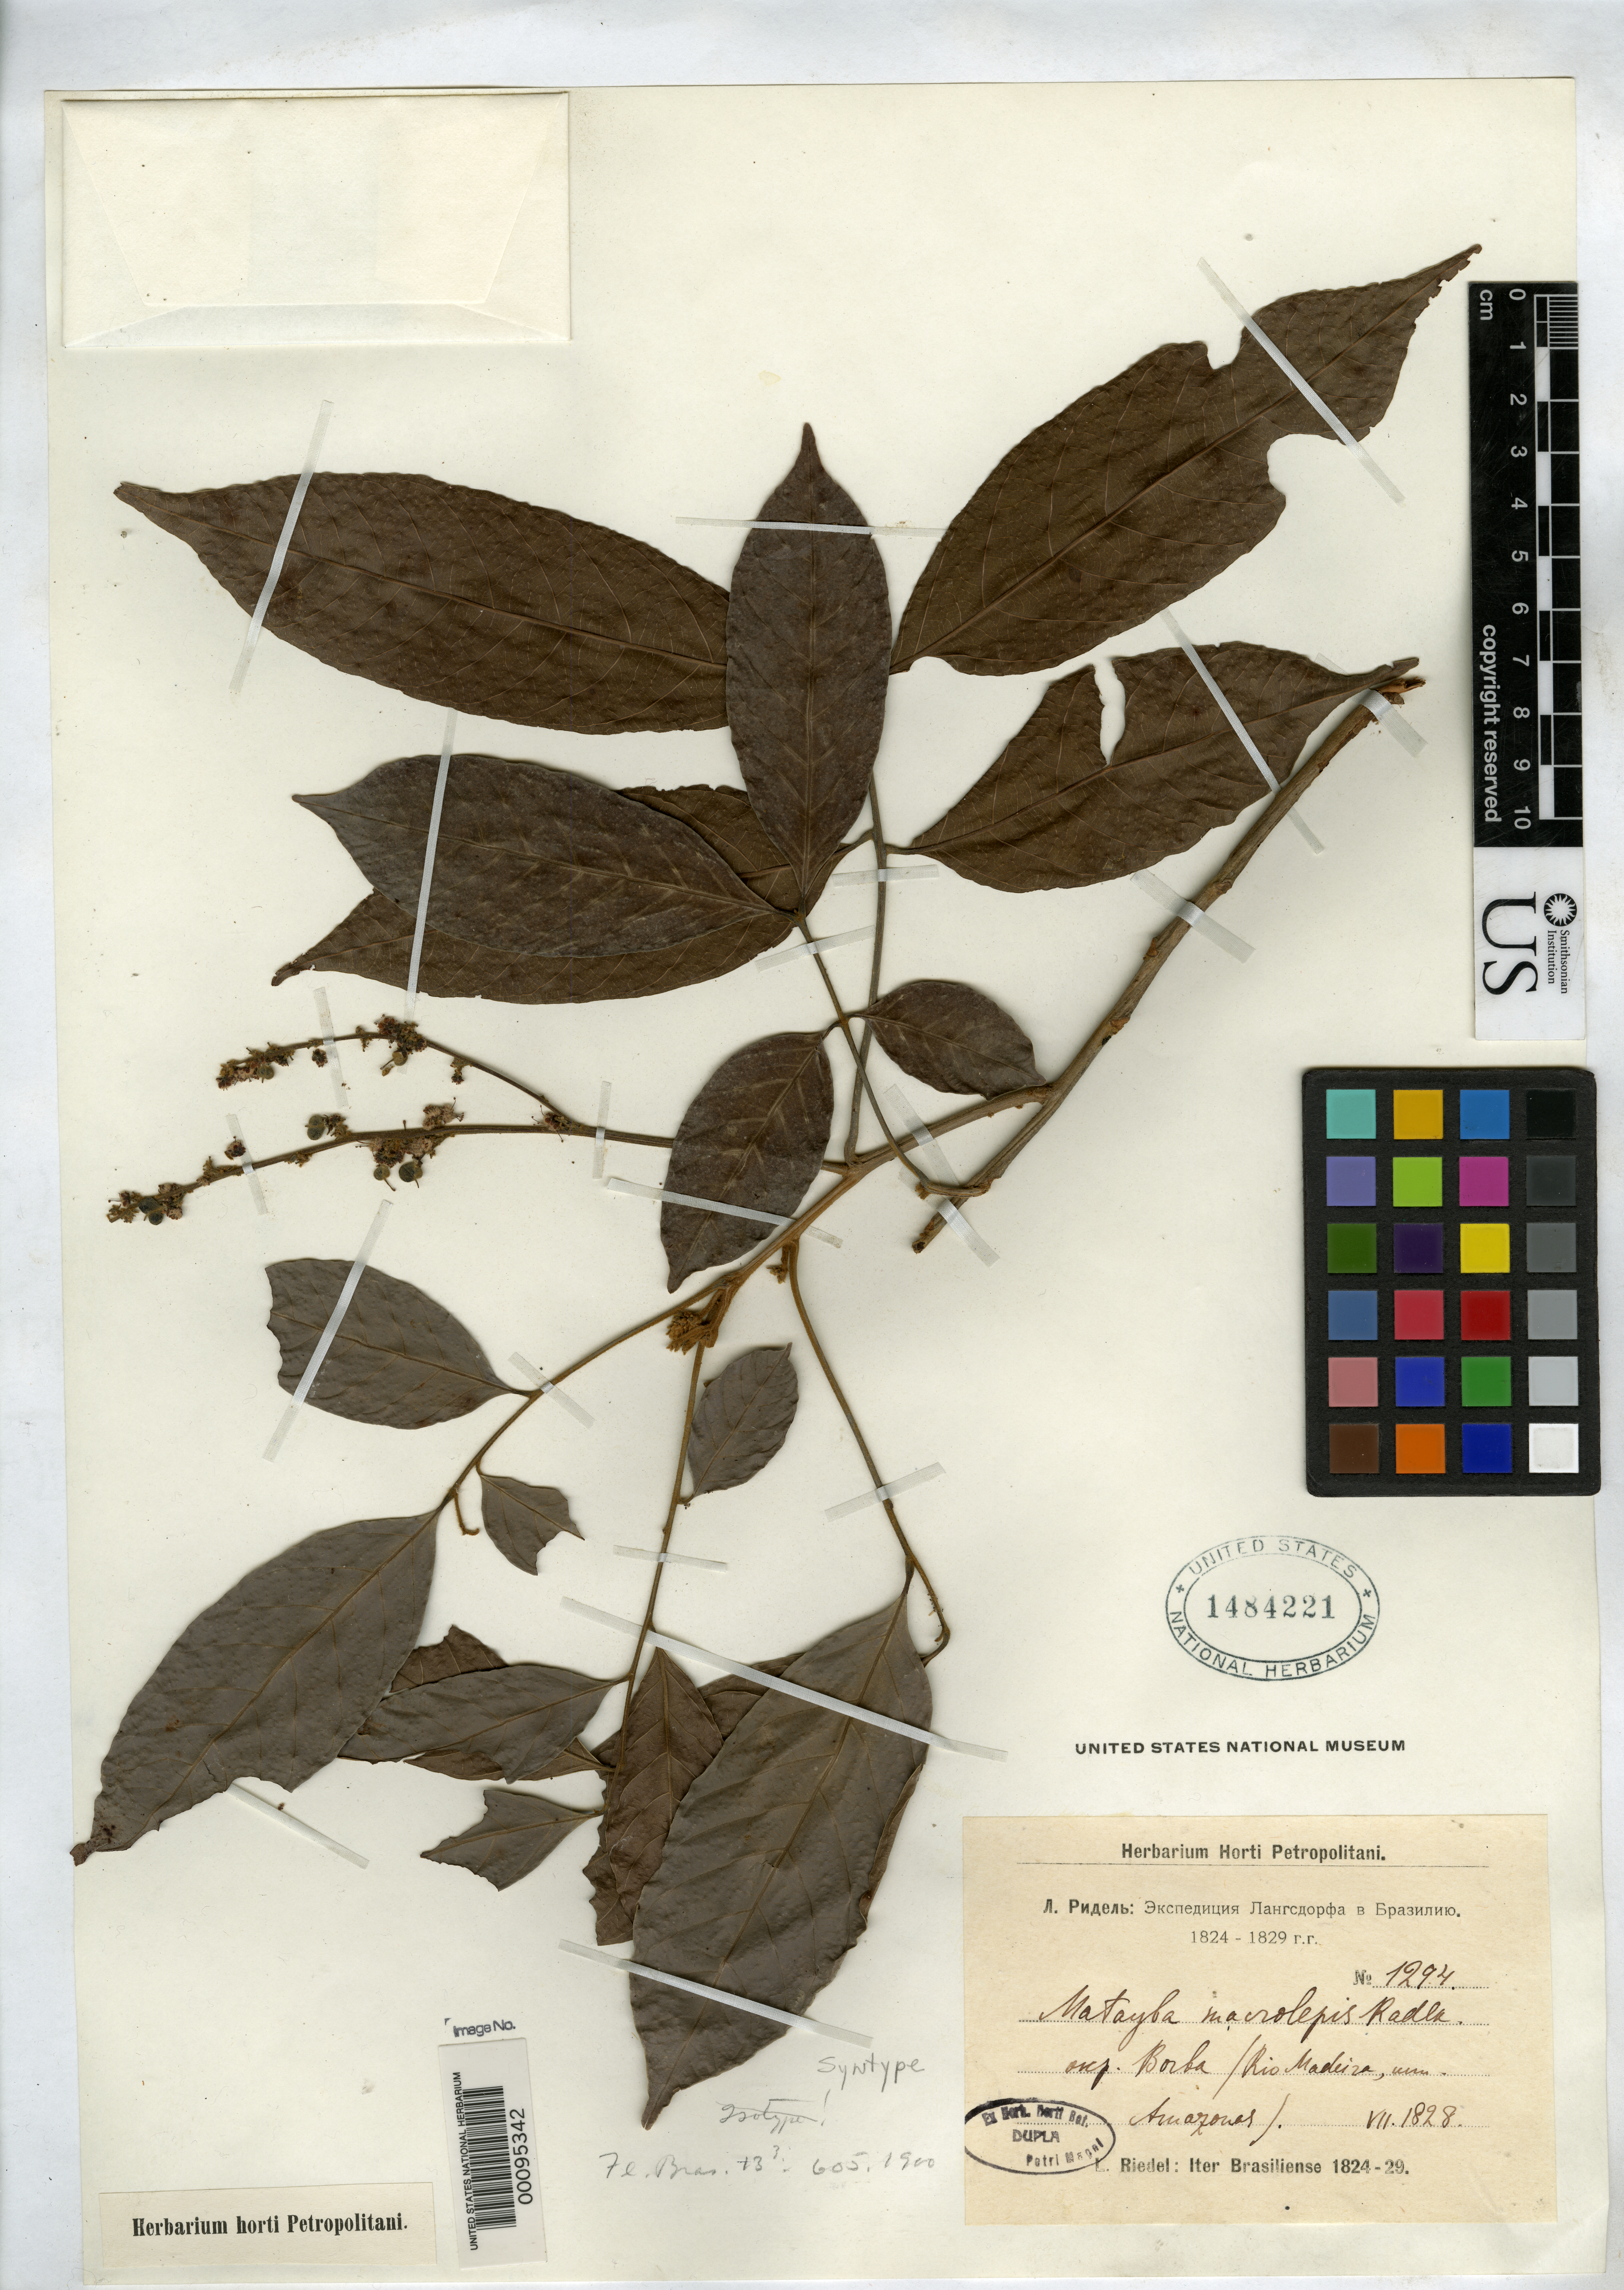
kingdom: Plantae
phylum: Tracheophyta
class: Magnoliopsida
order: Sapindales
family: Sapindaceae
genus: Matayba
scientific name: Matayba macrolepis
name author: Radlk. in Mart.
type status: Isotype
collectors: L. Riedel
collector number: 1294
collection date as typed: Jul 1828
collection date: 1828-07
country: Brazil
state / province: Amazonas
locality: Rio Madeira.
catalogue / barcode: US 1484221